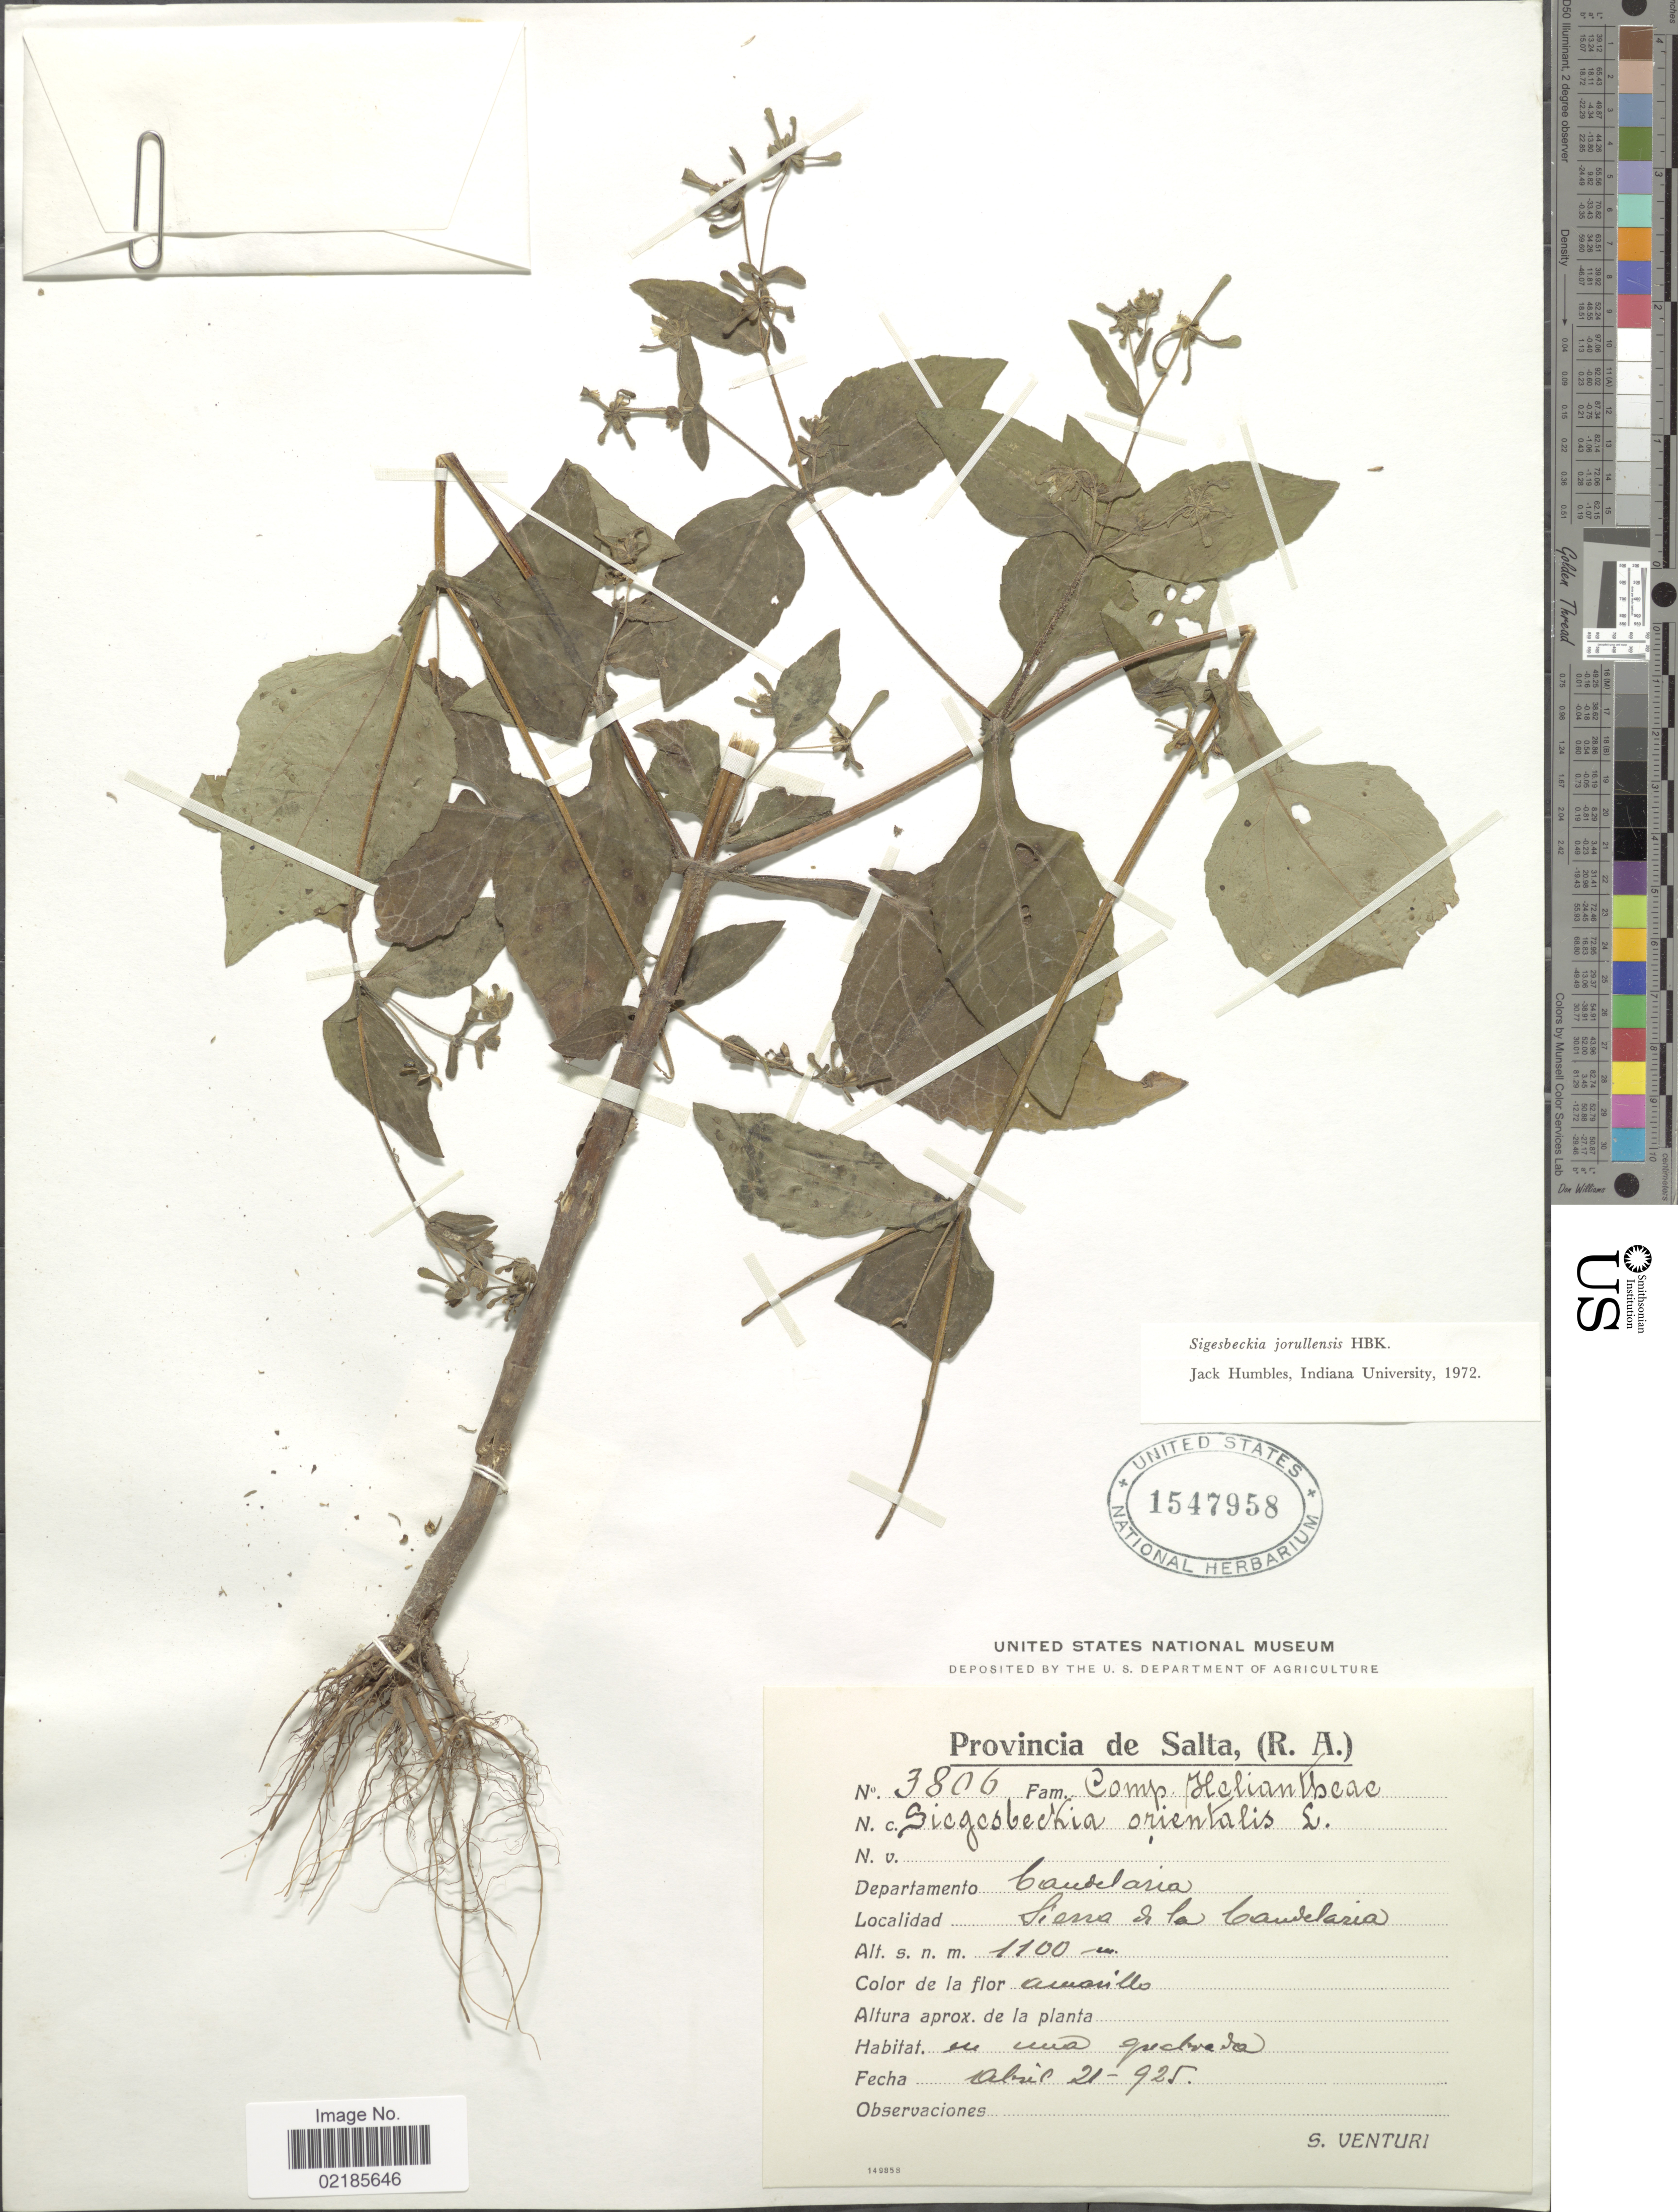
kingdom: Plantae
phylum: Tracheophyta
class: Magnoliopsida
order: Asterales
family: Asteraceae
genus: Sigesbeckia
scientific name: Sigesbeckia jorullensis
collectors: S. Venturi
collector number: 3806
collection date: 1925-04-21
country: Argentina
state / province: Salta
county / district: Candelaria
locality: Sierra de la Candelaria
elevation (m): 1100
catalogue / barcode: US 1547958